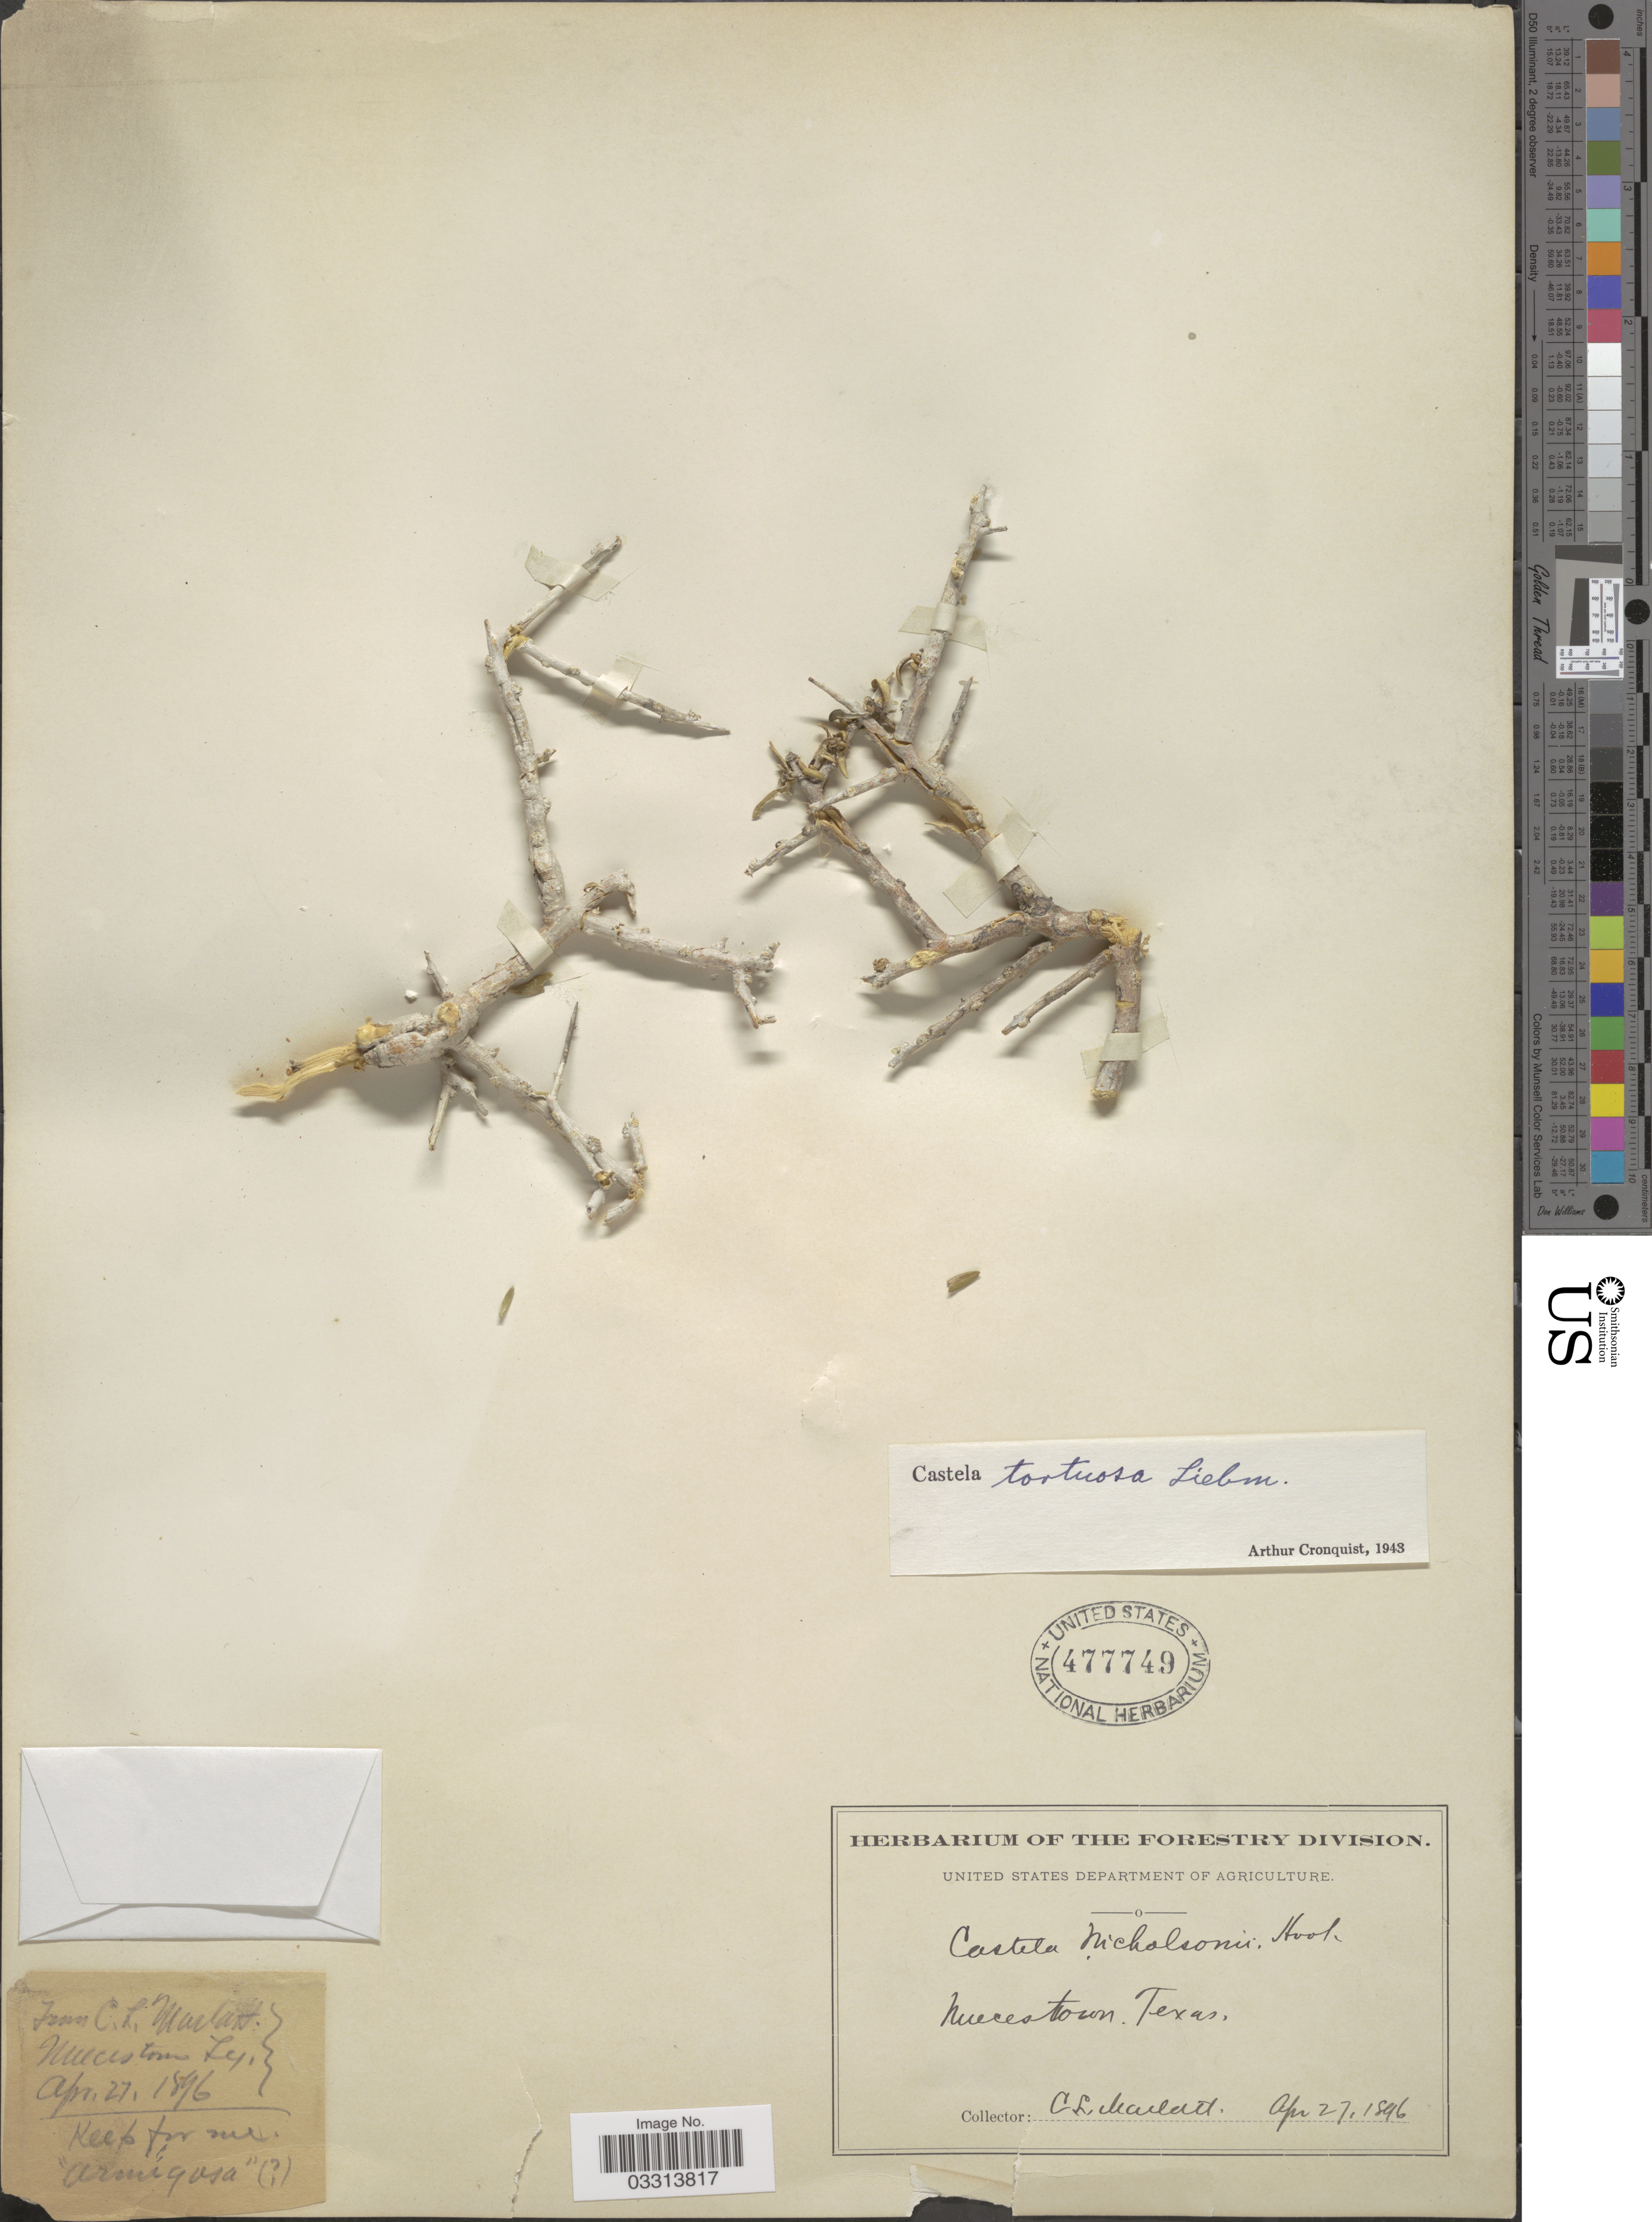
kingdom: Plantae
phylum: Tracheophyta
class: Magnoliopsida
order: Sapindales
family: Simaroubaceae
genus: Castela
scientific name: Castela tortuosa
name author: Liebm.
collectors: C. Marlatt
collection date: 1896-04-27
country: United States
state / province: Texas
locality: Nuecestown.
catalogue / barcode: US 477749